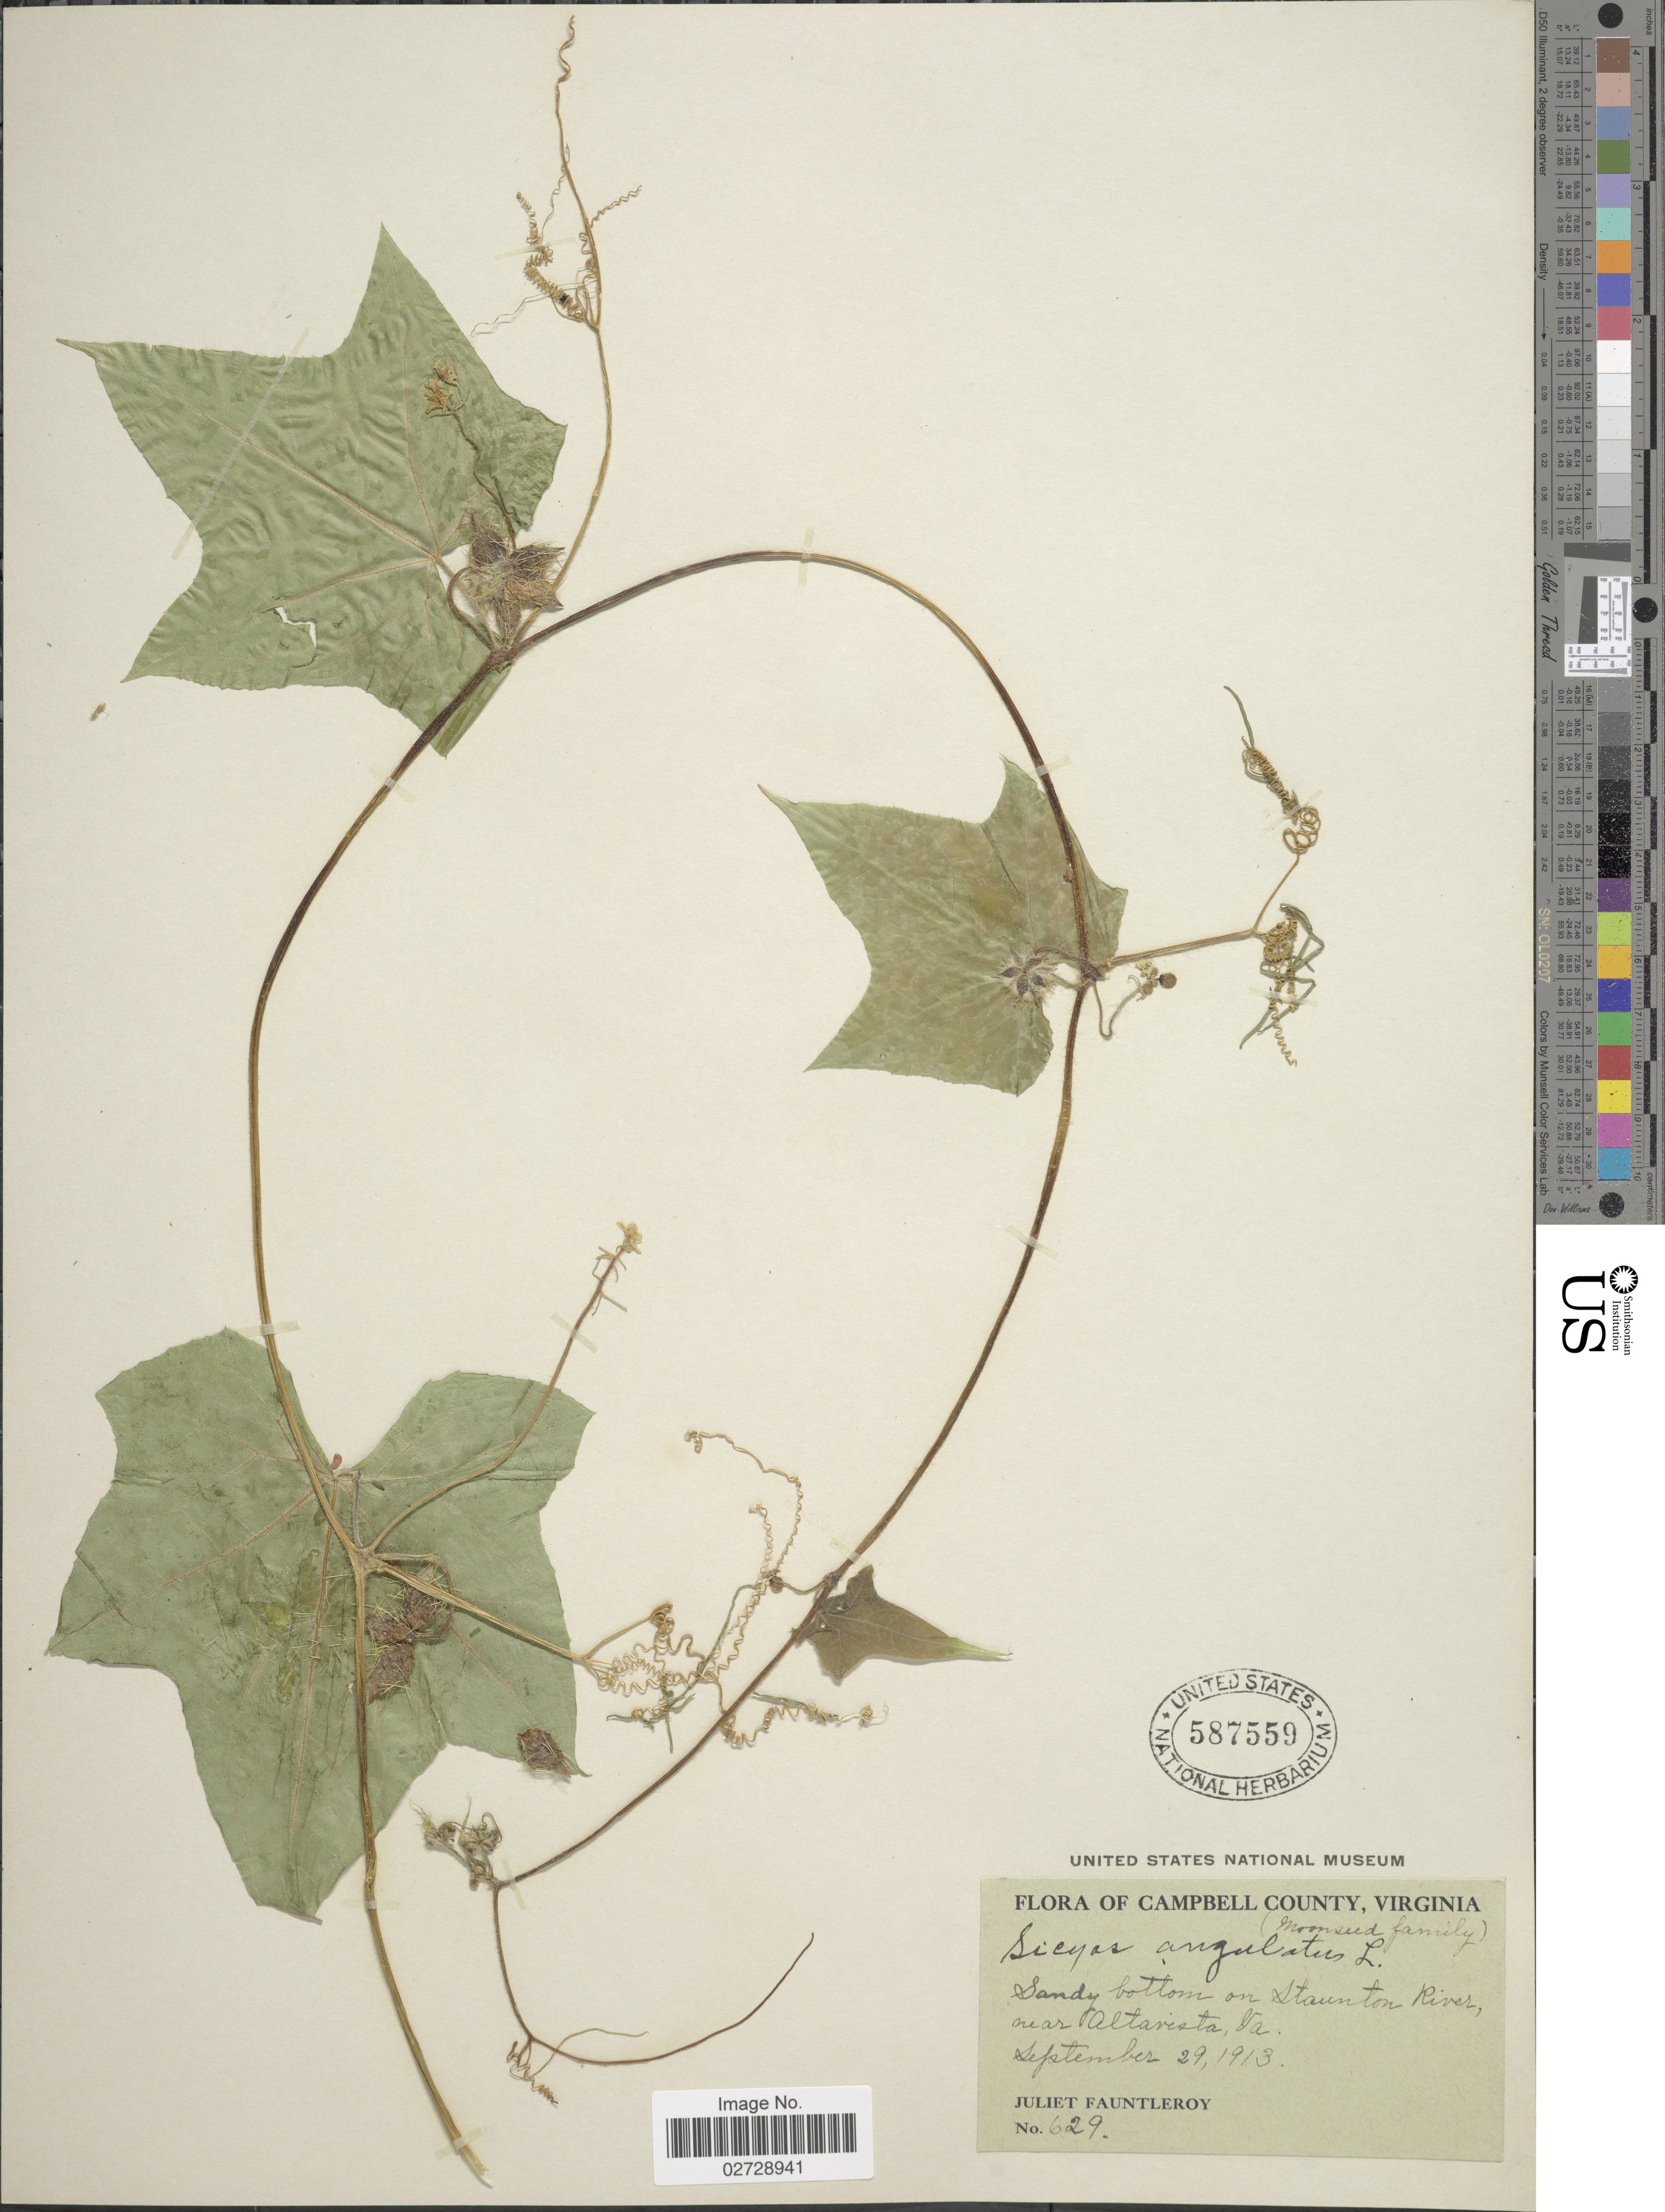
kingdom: Plantae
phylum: Tracheophyta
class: Magnoliopsida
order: Cucurbitales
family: Cucurbitaceae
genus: Sicyos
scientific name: Sicyos angulatus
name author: L.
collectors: J. Fauntleroy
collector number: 629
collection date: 1913-09-29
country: United States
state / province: Virginia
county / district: Campbell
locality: Campbell County, Sandy bottom on Staunton River, near Altavista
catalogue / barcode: US 587559